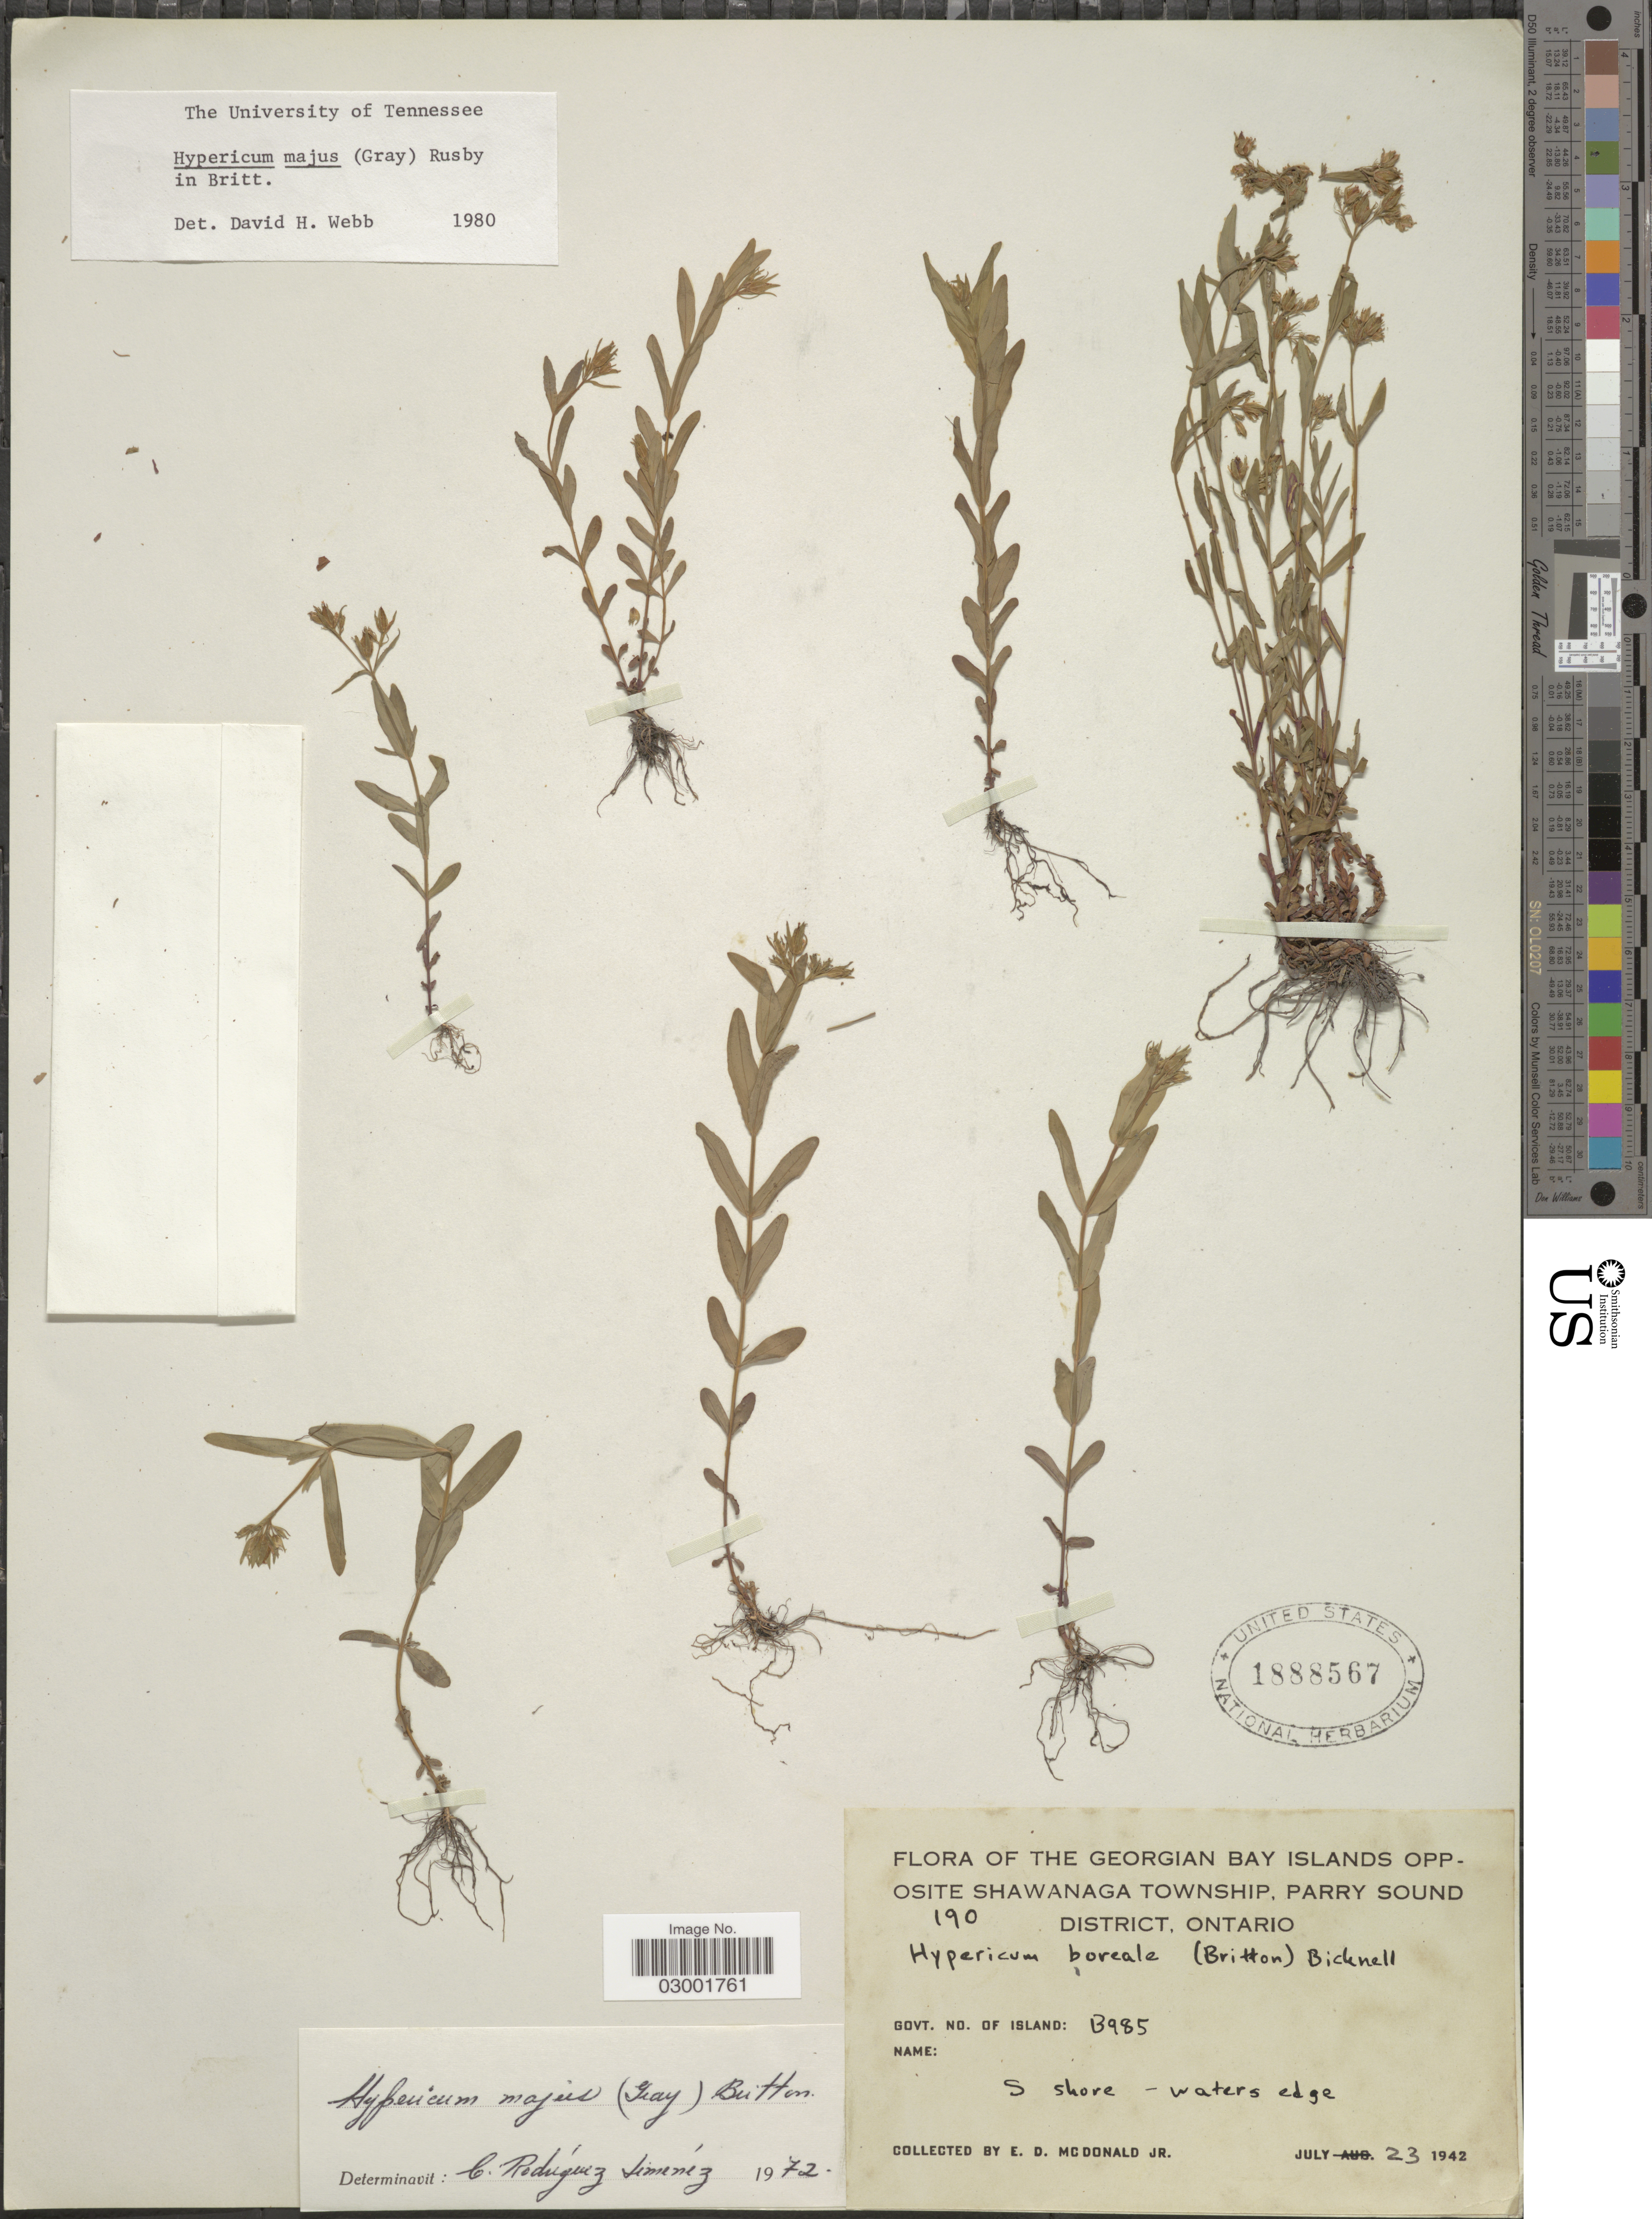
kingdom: Plantae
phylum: Tracheophyta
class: Magnoliopsida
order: Malpighiales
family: Hypericaceae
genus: Hypericum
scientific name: Hypericum majus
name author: (A. Gray) Britton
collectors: E. D. McDonald Jr.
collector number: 190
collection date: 1942-07-23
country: Canada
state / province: Ontario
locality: Georgian Bay Islands opposite Shawanaga Township, Parry Sound District. Govt. No. of Island: B985. S shore - waters edge.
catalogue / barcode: US 1888567